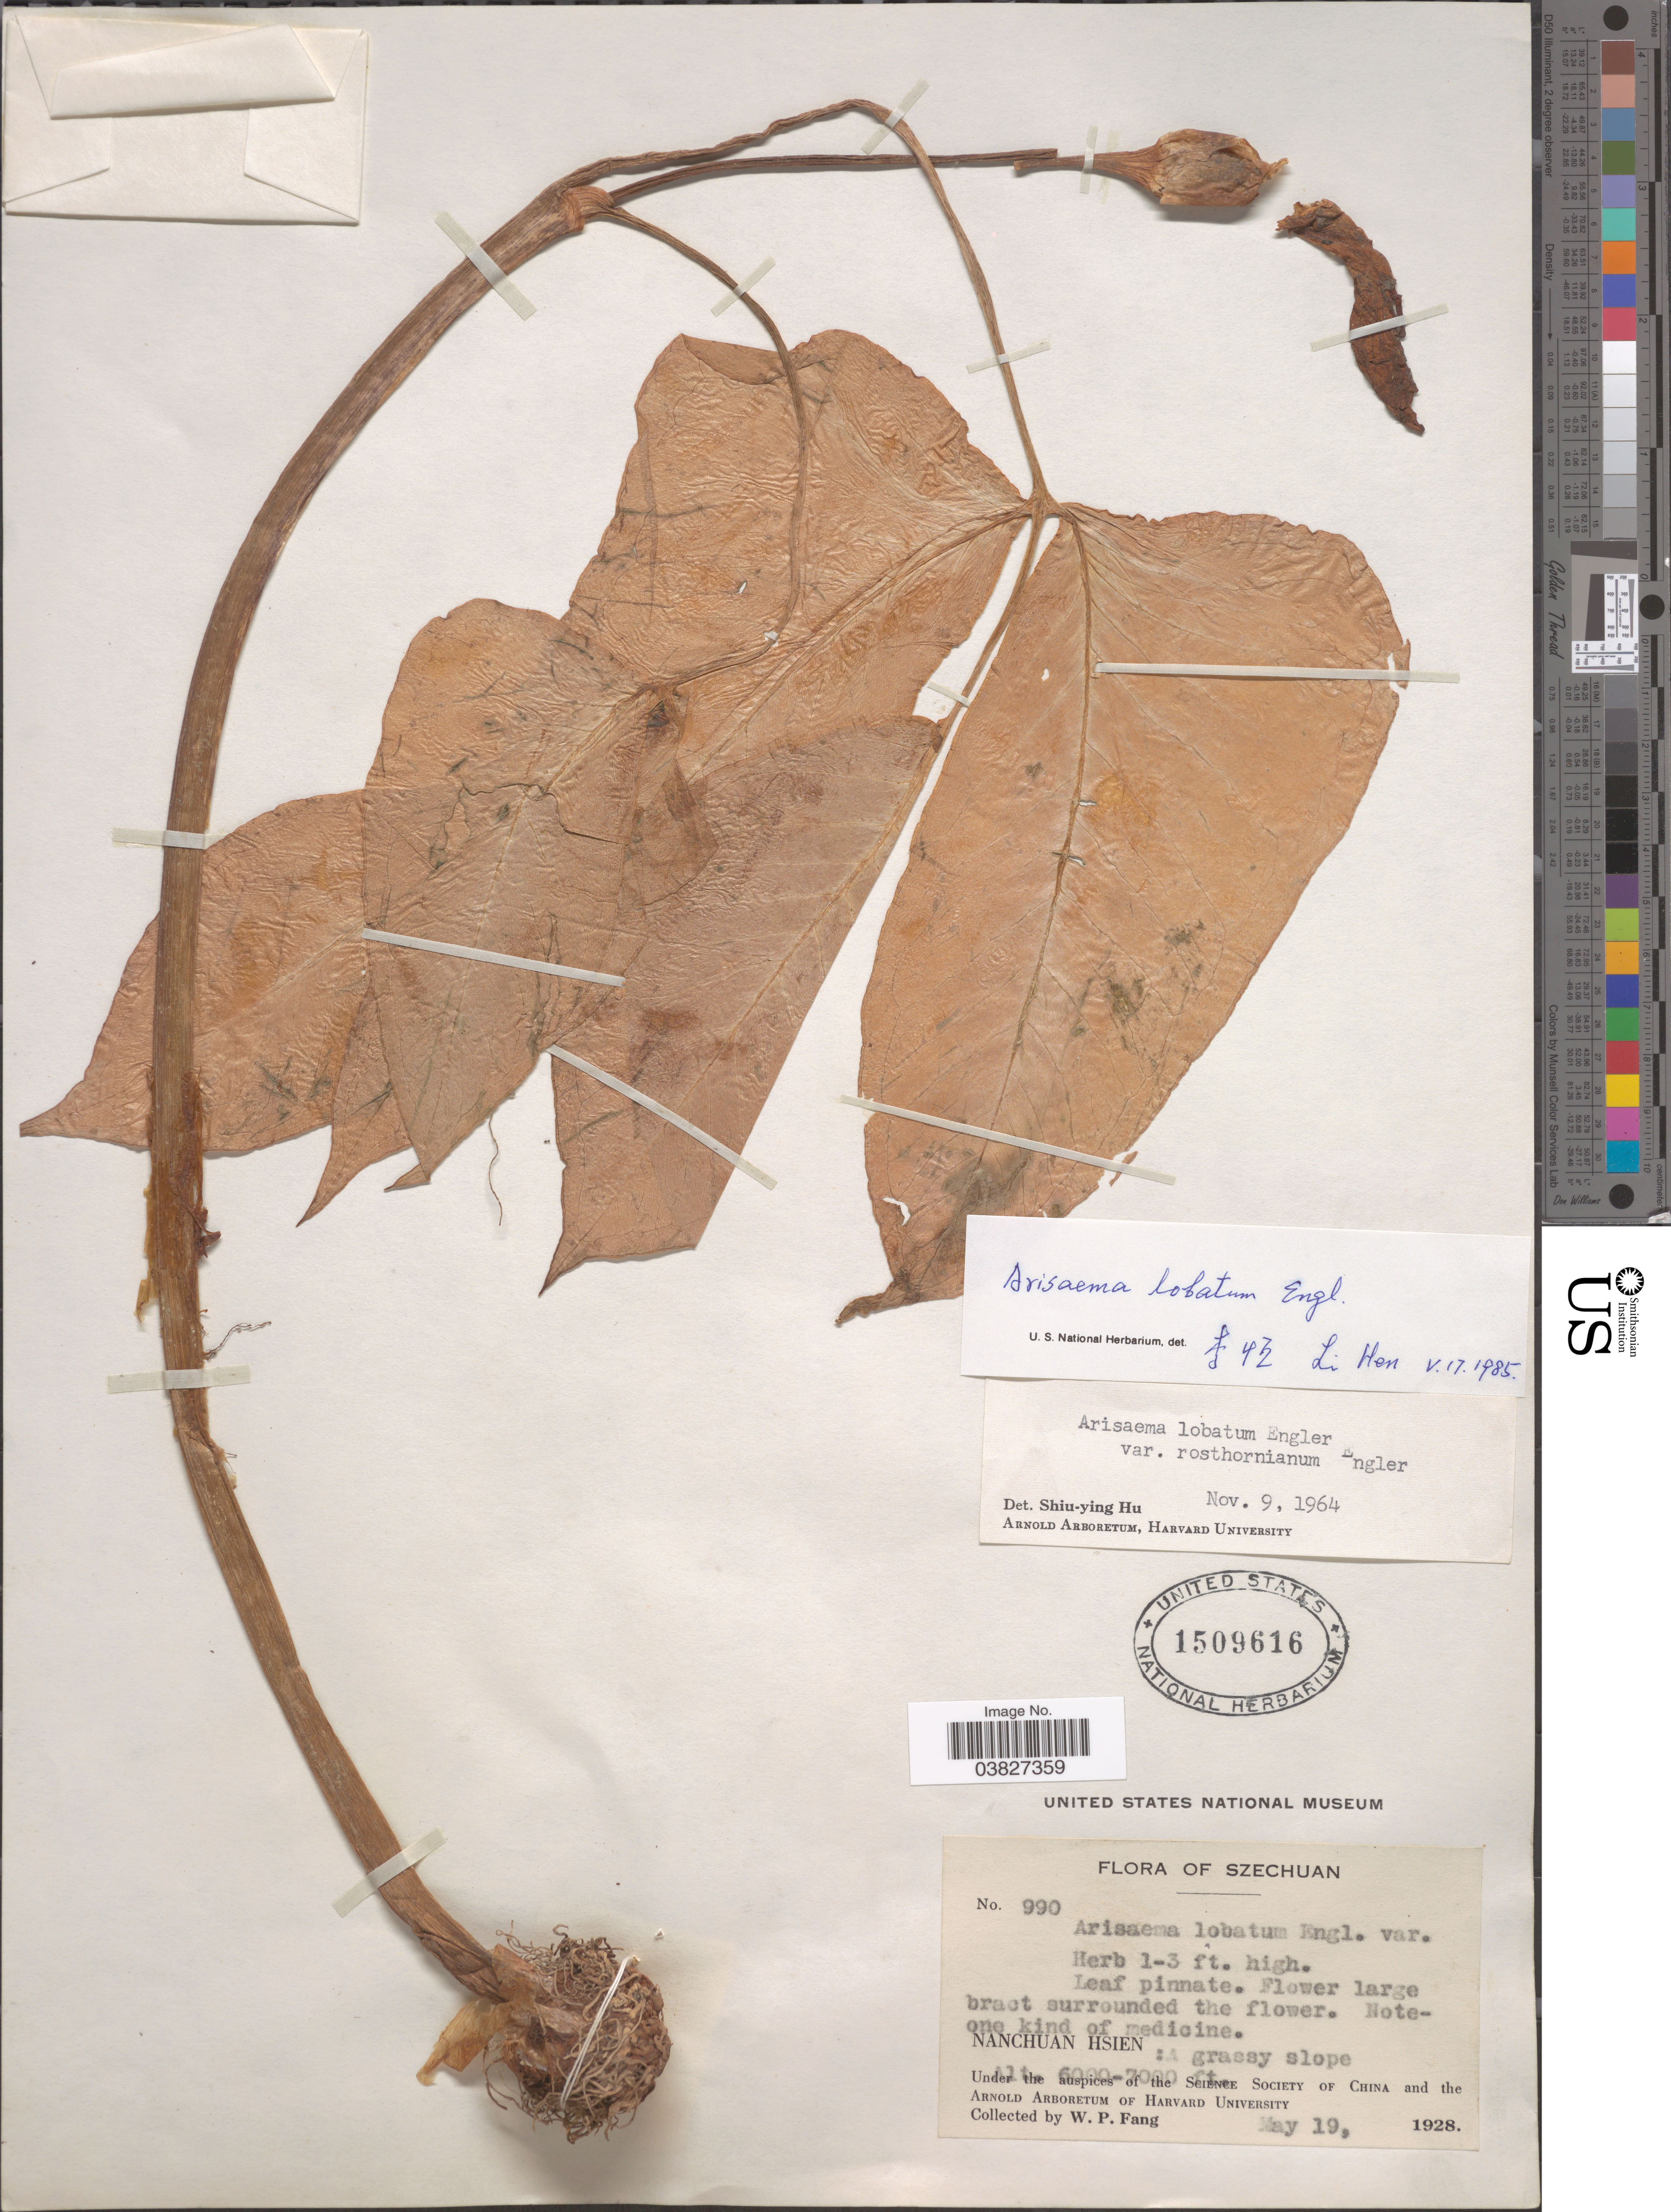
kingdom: Plantae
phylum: Tracheophyta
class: Liliopsida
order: Alismatales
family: Araceae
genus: Arisaema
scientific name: Arisaema lobatum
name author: Engl.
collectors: W. P. Fang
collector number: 990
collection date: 1928-05-19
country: China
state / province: Sichuan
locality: Szechuan. Nanchuan Hsien: A grassy slope.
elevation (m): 1829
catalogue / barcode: US 1509616